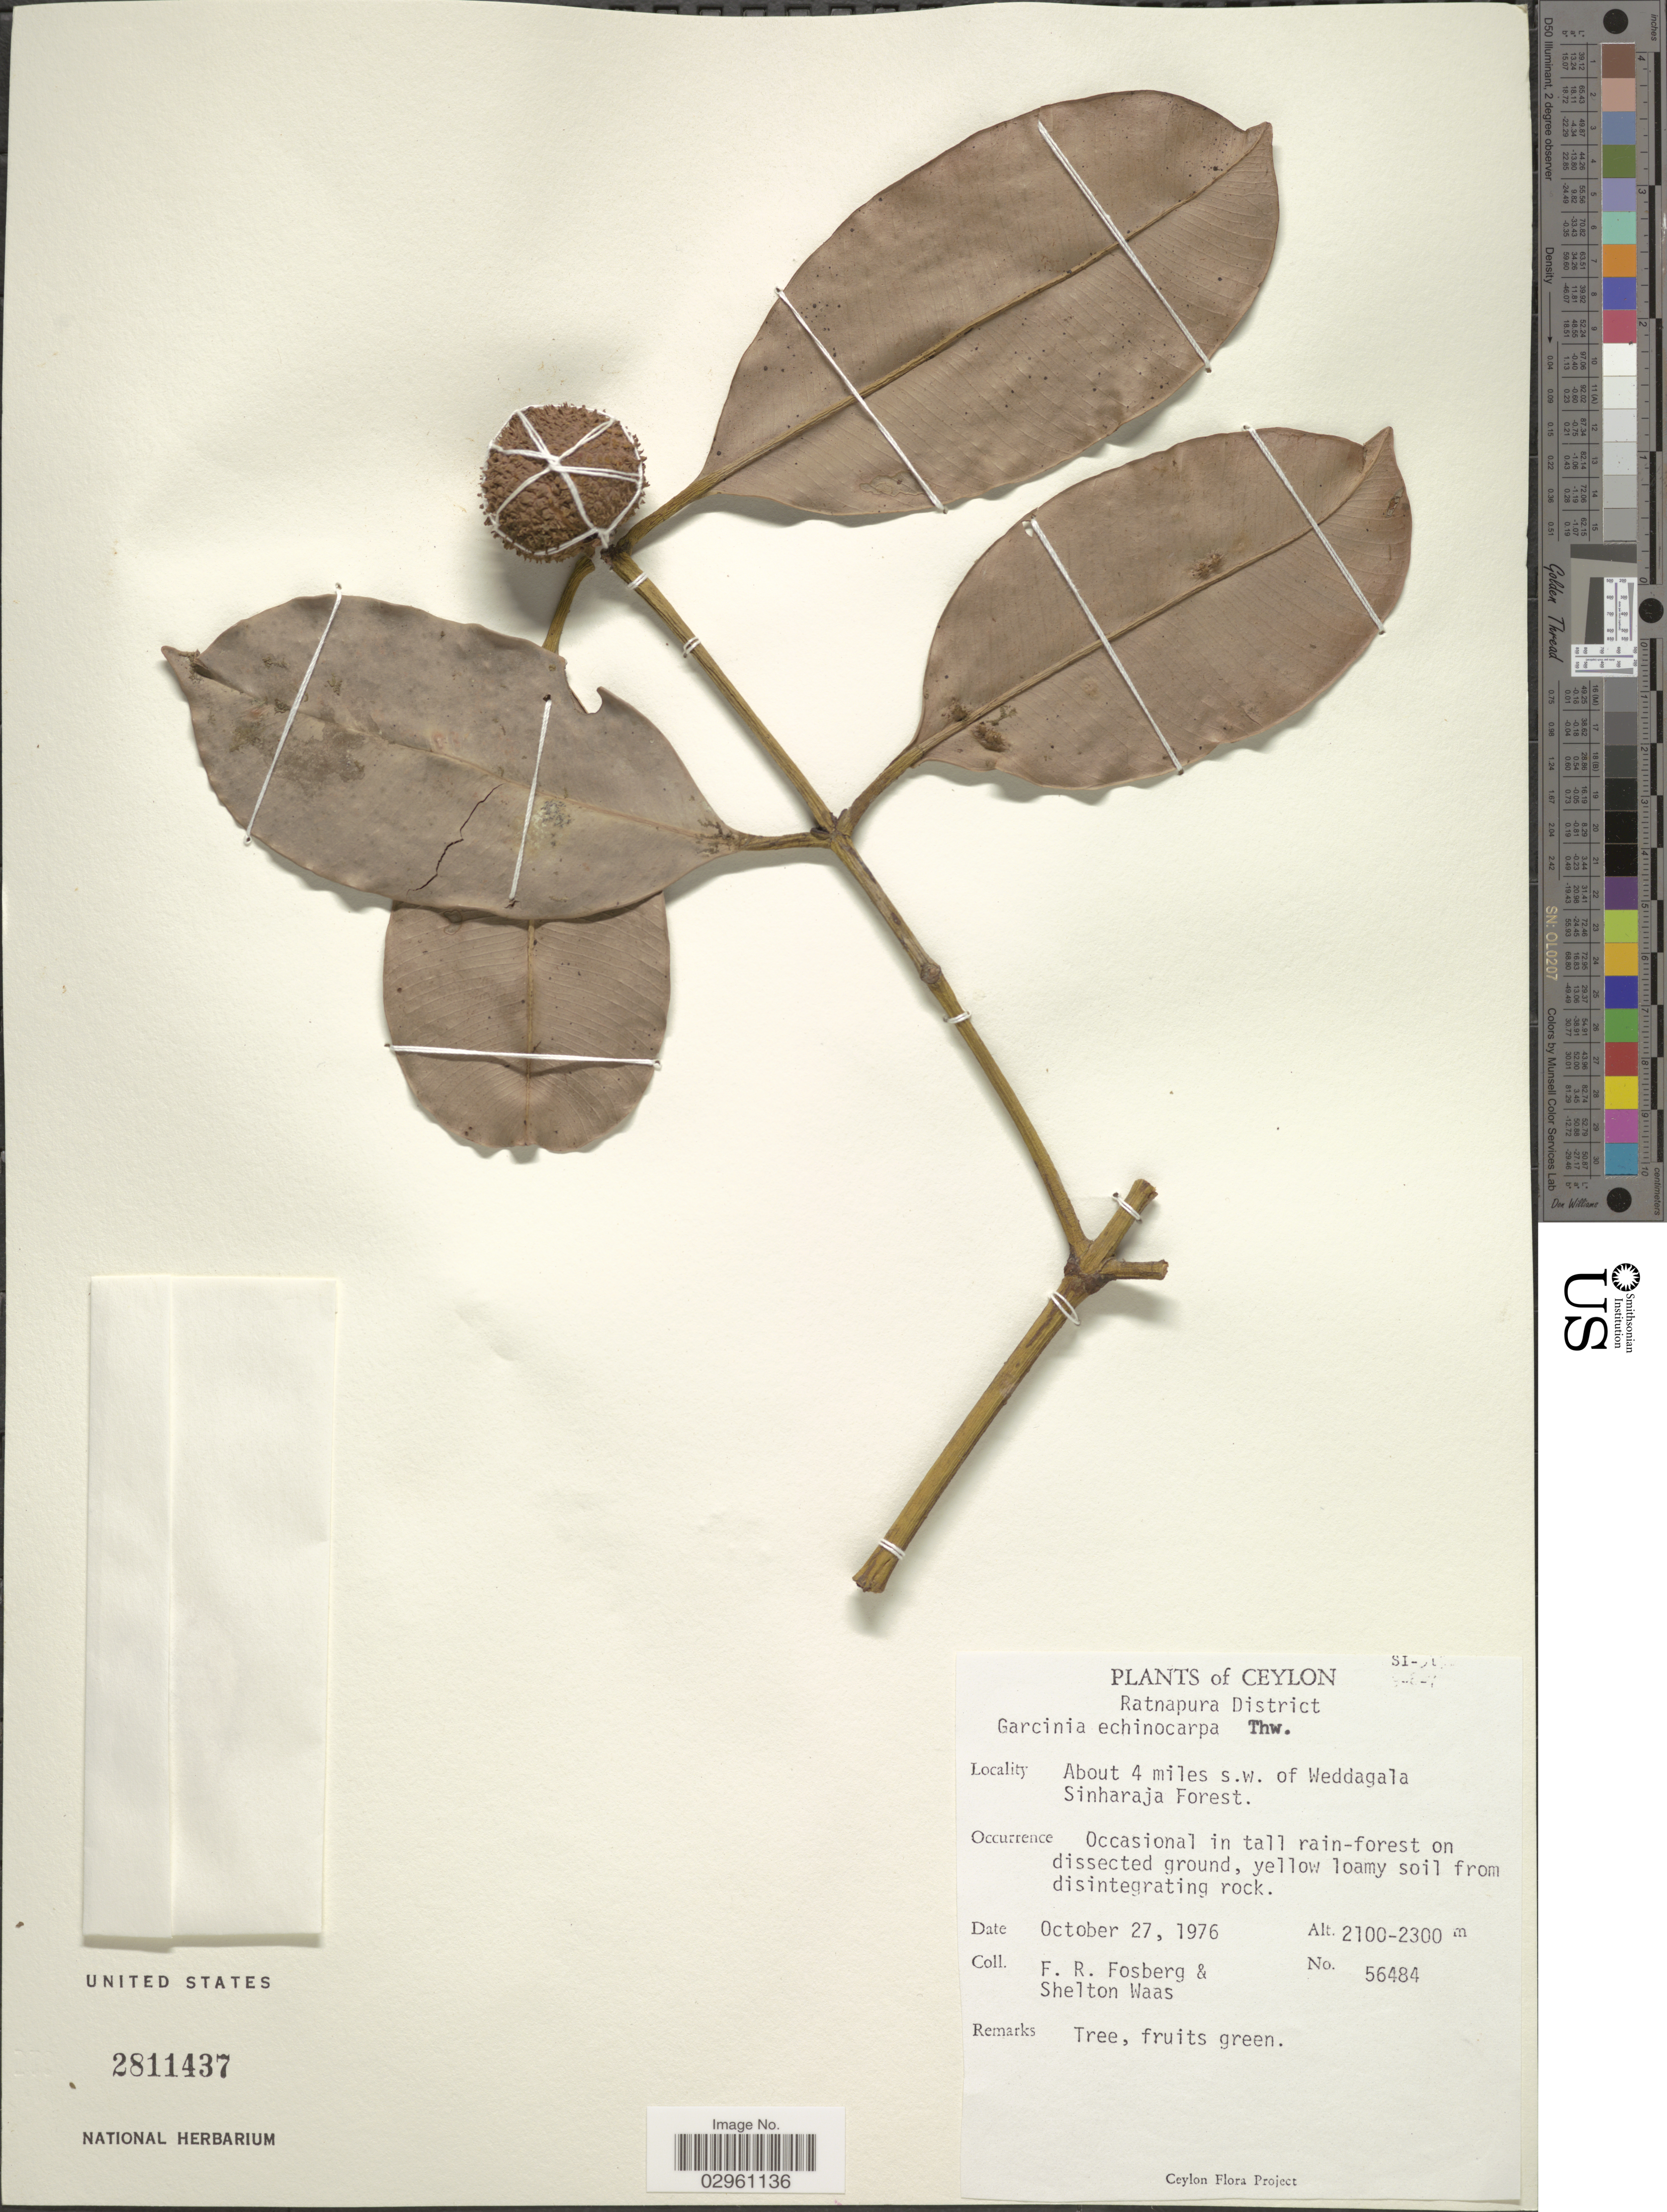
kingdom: Plantae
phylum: Tracheophyta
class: Magnoliopsida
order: Malpighiales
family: Clusiaceae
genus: Garcinia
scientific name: Garcinia echinocarpa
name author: Thwaites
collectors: F. R. Fosberg & S. Waas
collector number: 56484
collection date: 1976-10-27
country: Sri Lanka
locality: Ceylon. Ratnapura District. About 4 miles s. w. of Weddagala Sinharaja Forest.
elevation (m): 2100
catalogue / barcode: US 2811437